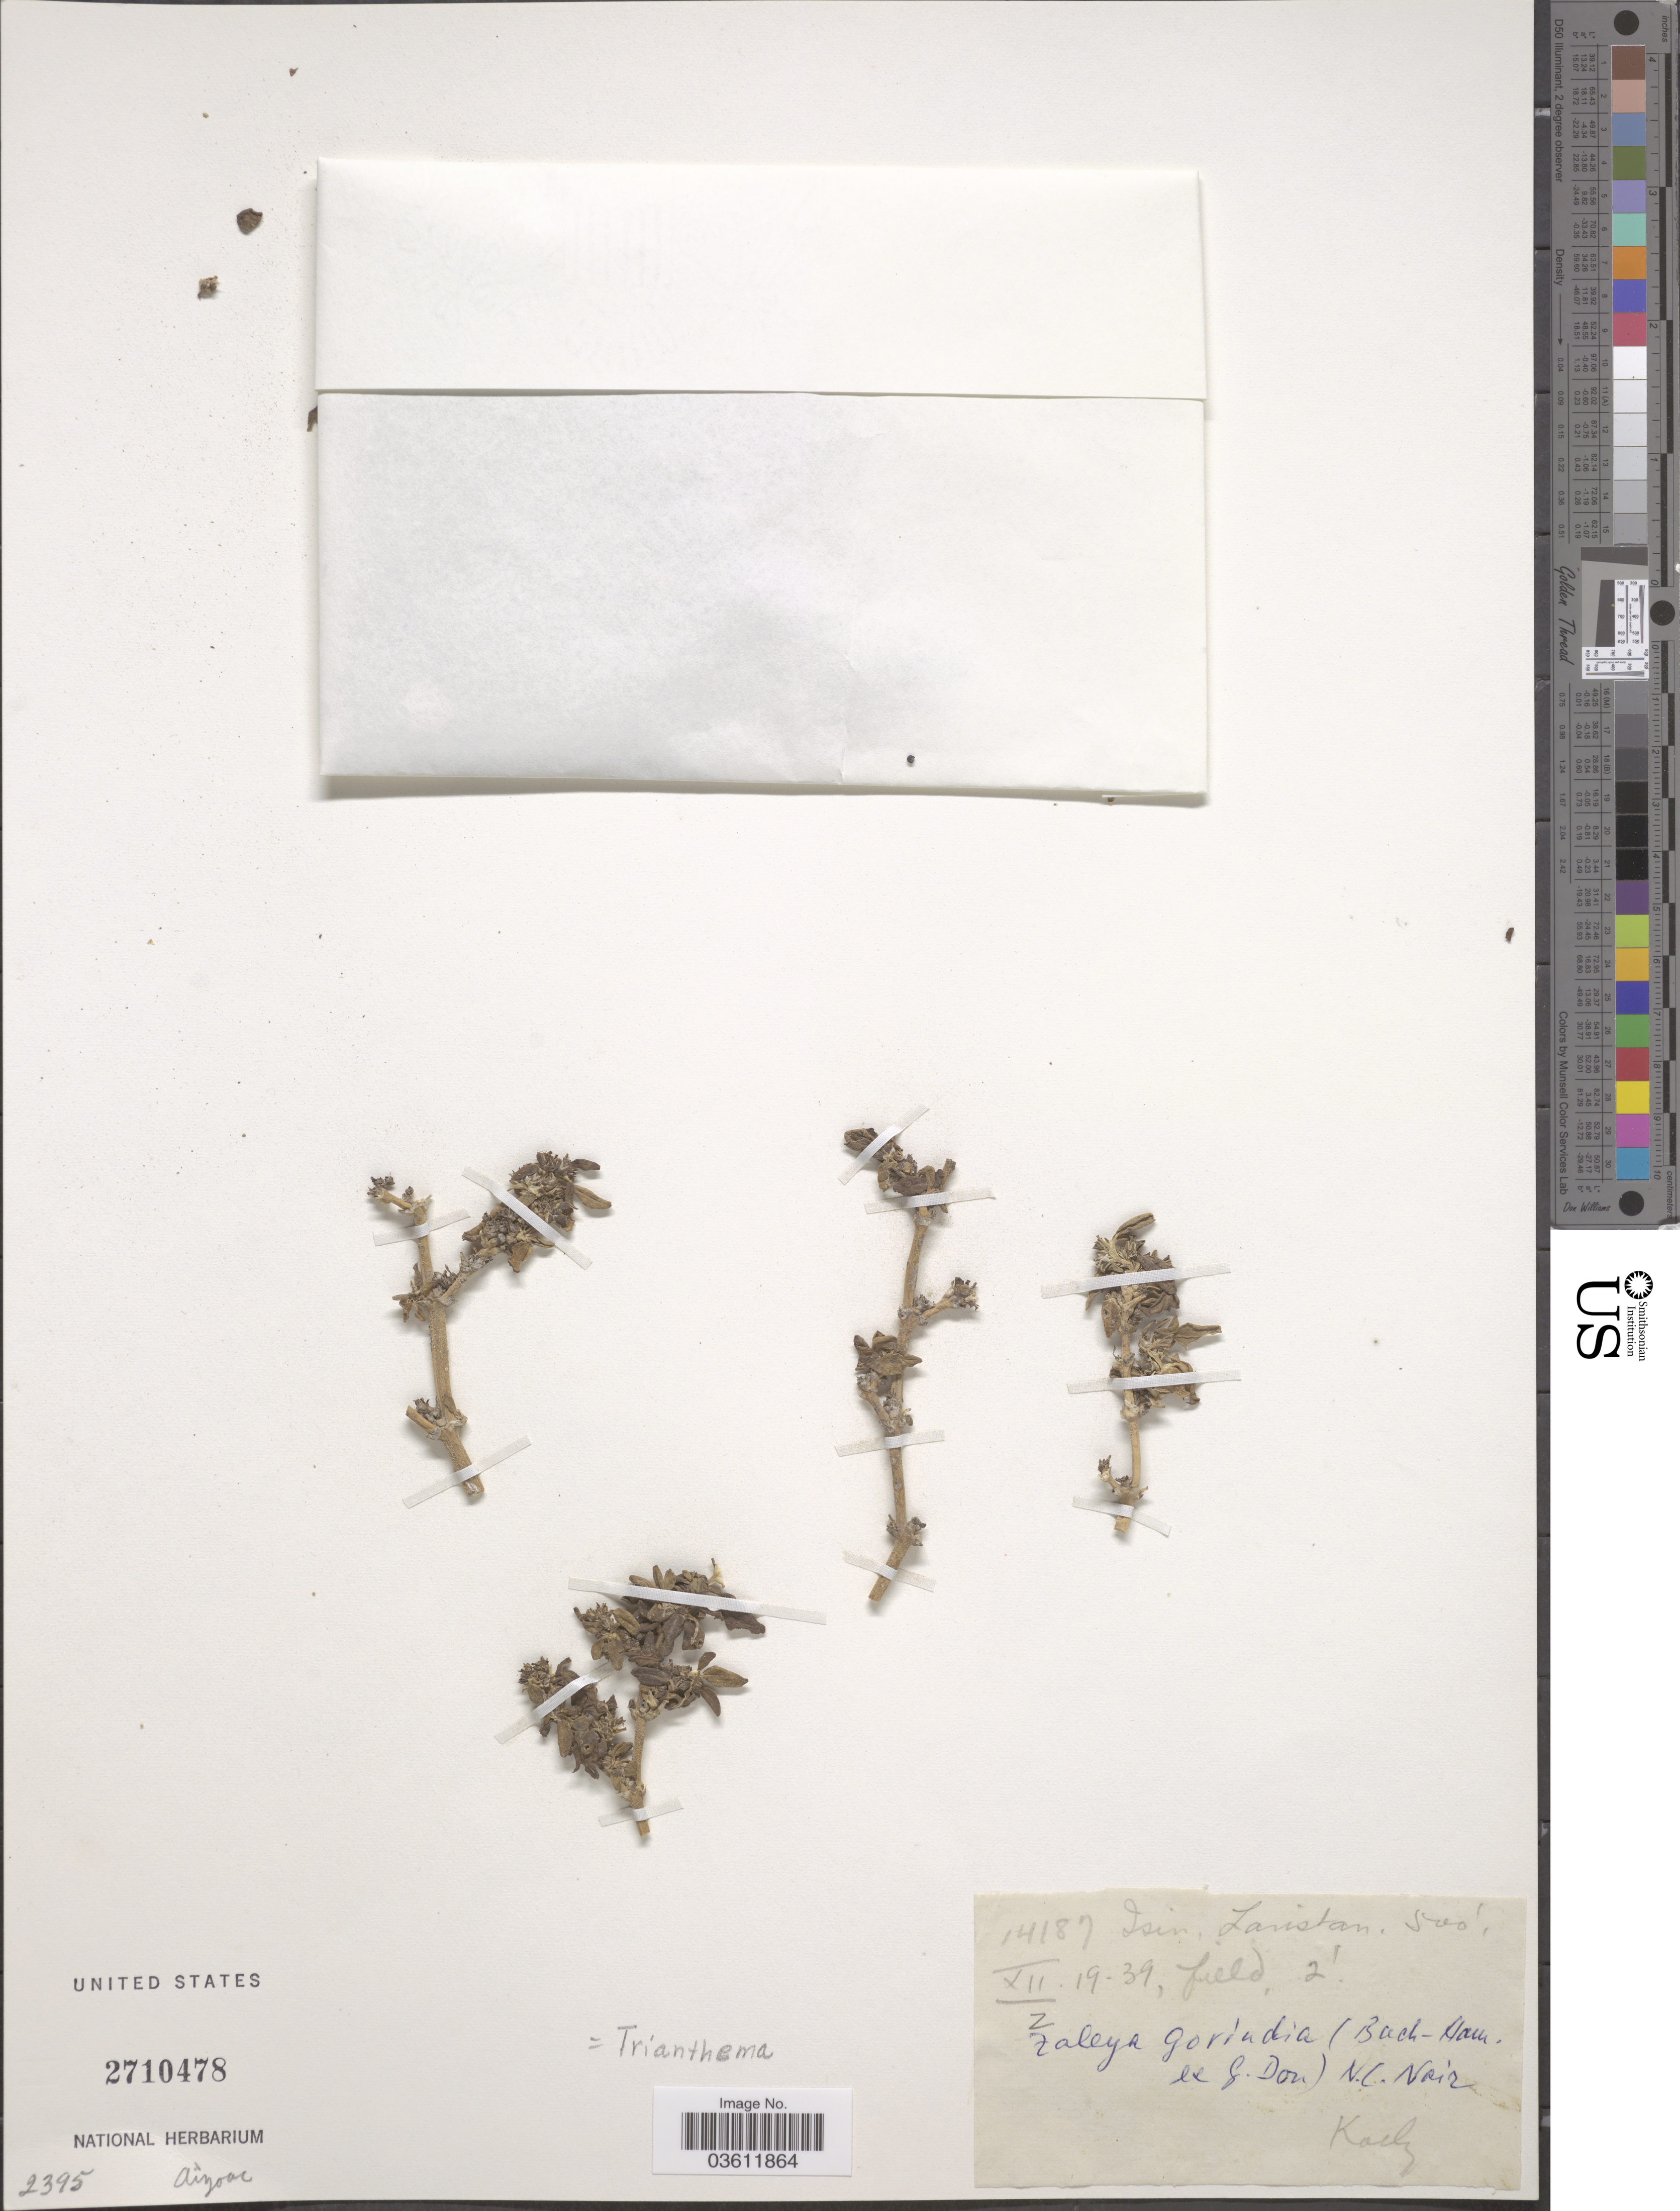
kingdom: Plantae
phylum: Tracheophyta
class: Magnoliopsida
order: Caryophyllales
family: Aizoaceae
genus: Trianthema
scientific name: Trianthema sp.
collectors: -- Koch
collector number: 14187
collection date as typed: Transcribed d/m/y: 19/12/39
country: Iran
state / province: Hormozgan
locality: Isin. Laristan. [interpreted]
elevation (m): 152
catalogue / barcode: US 2710478